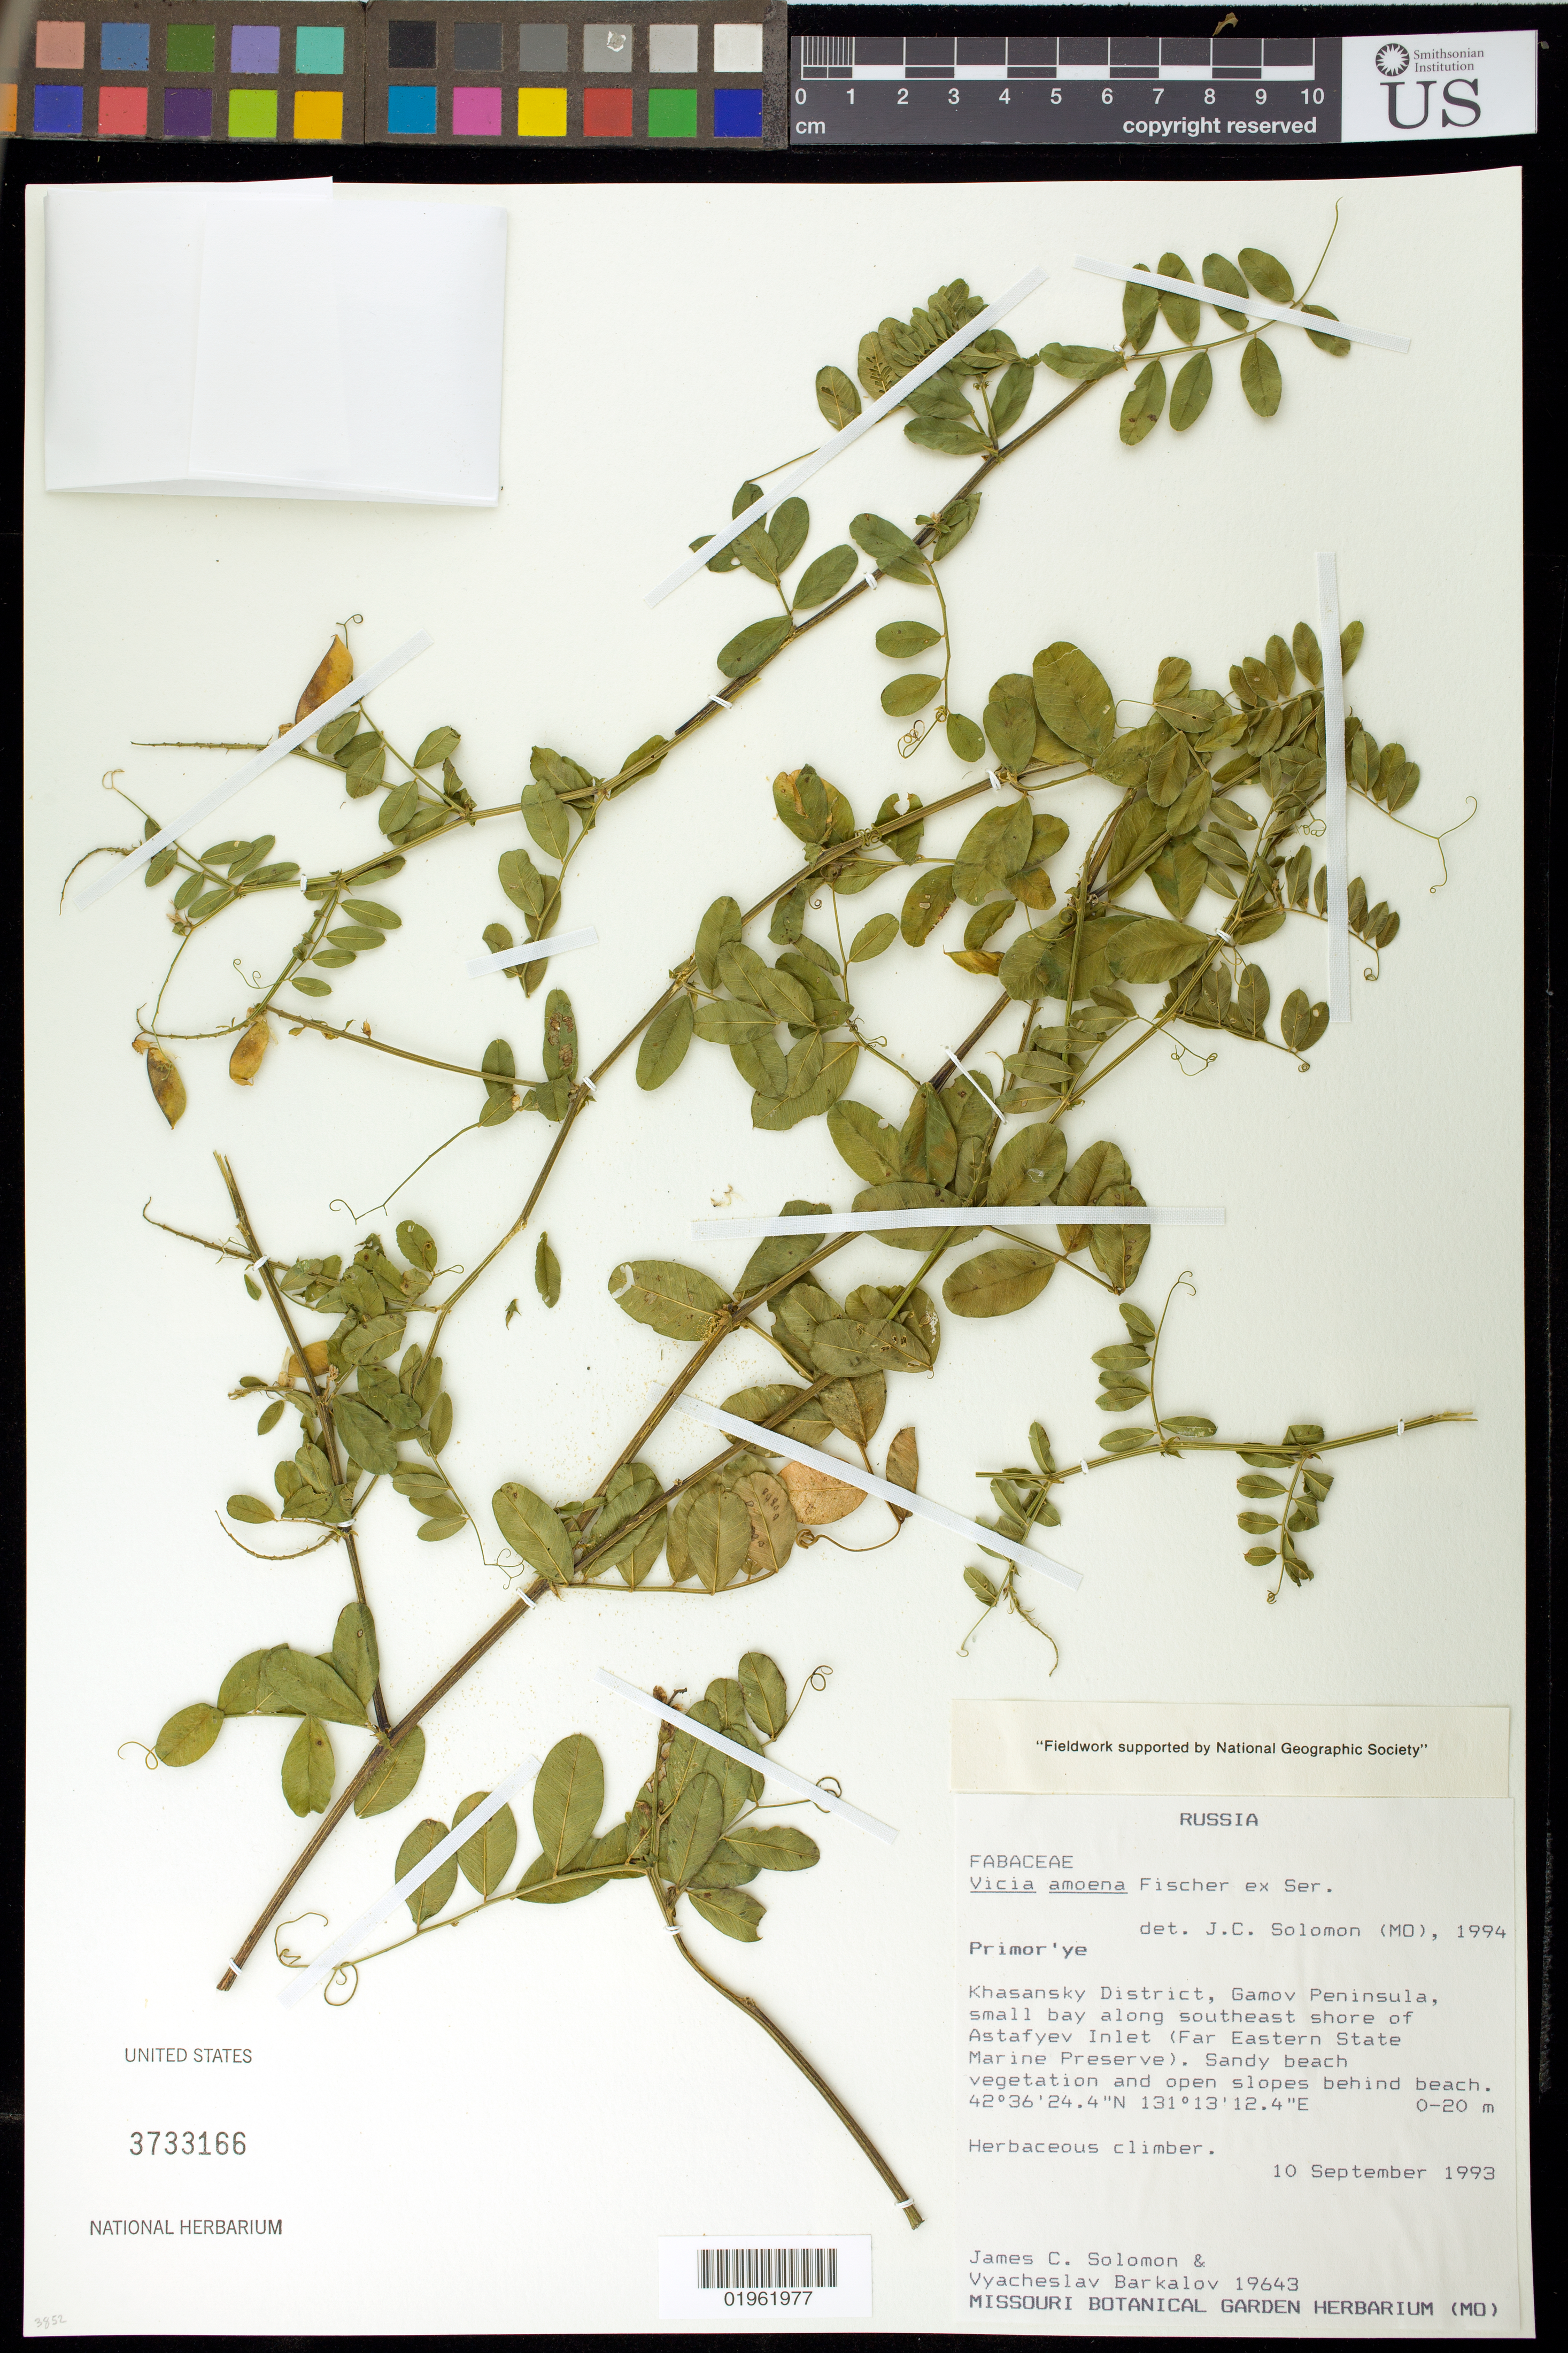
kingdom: Plantae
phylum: Tracheophyta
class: Magnoliopsida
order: Fabales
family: Fabaceae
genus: Vicia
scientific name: Vicia amoena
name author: Fisch. ex Ser.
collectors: J. C. Solomon & V. Barkalov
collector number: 19643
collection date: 1993-09-10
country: Russian Federation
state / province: Primorsky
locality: Khasansky District, Gamov Peninsula, small bay along southeast shore of Astafyev Inlet (Far Eastern State Marine Preserve).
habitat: Sandy beach vegetation and open slopes behind beach.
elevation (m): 20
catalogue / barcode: US 3733166